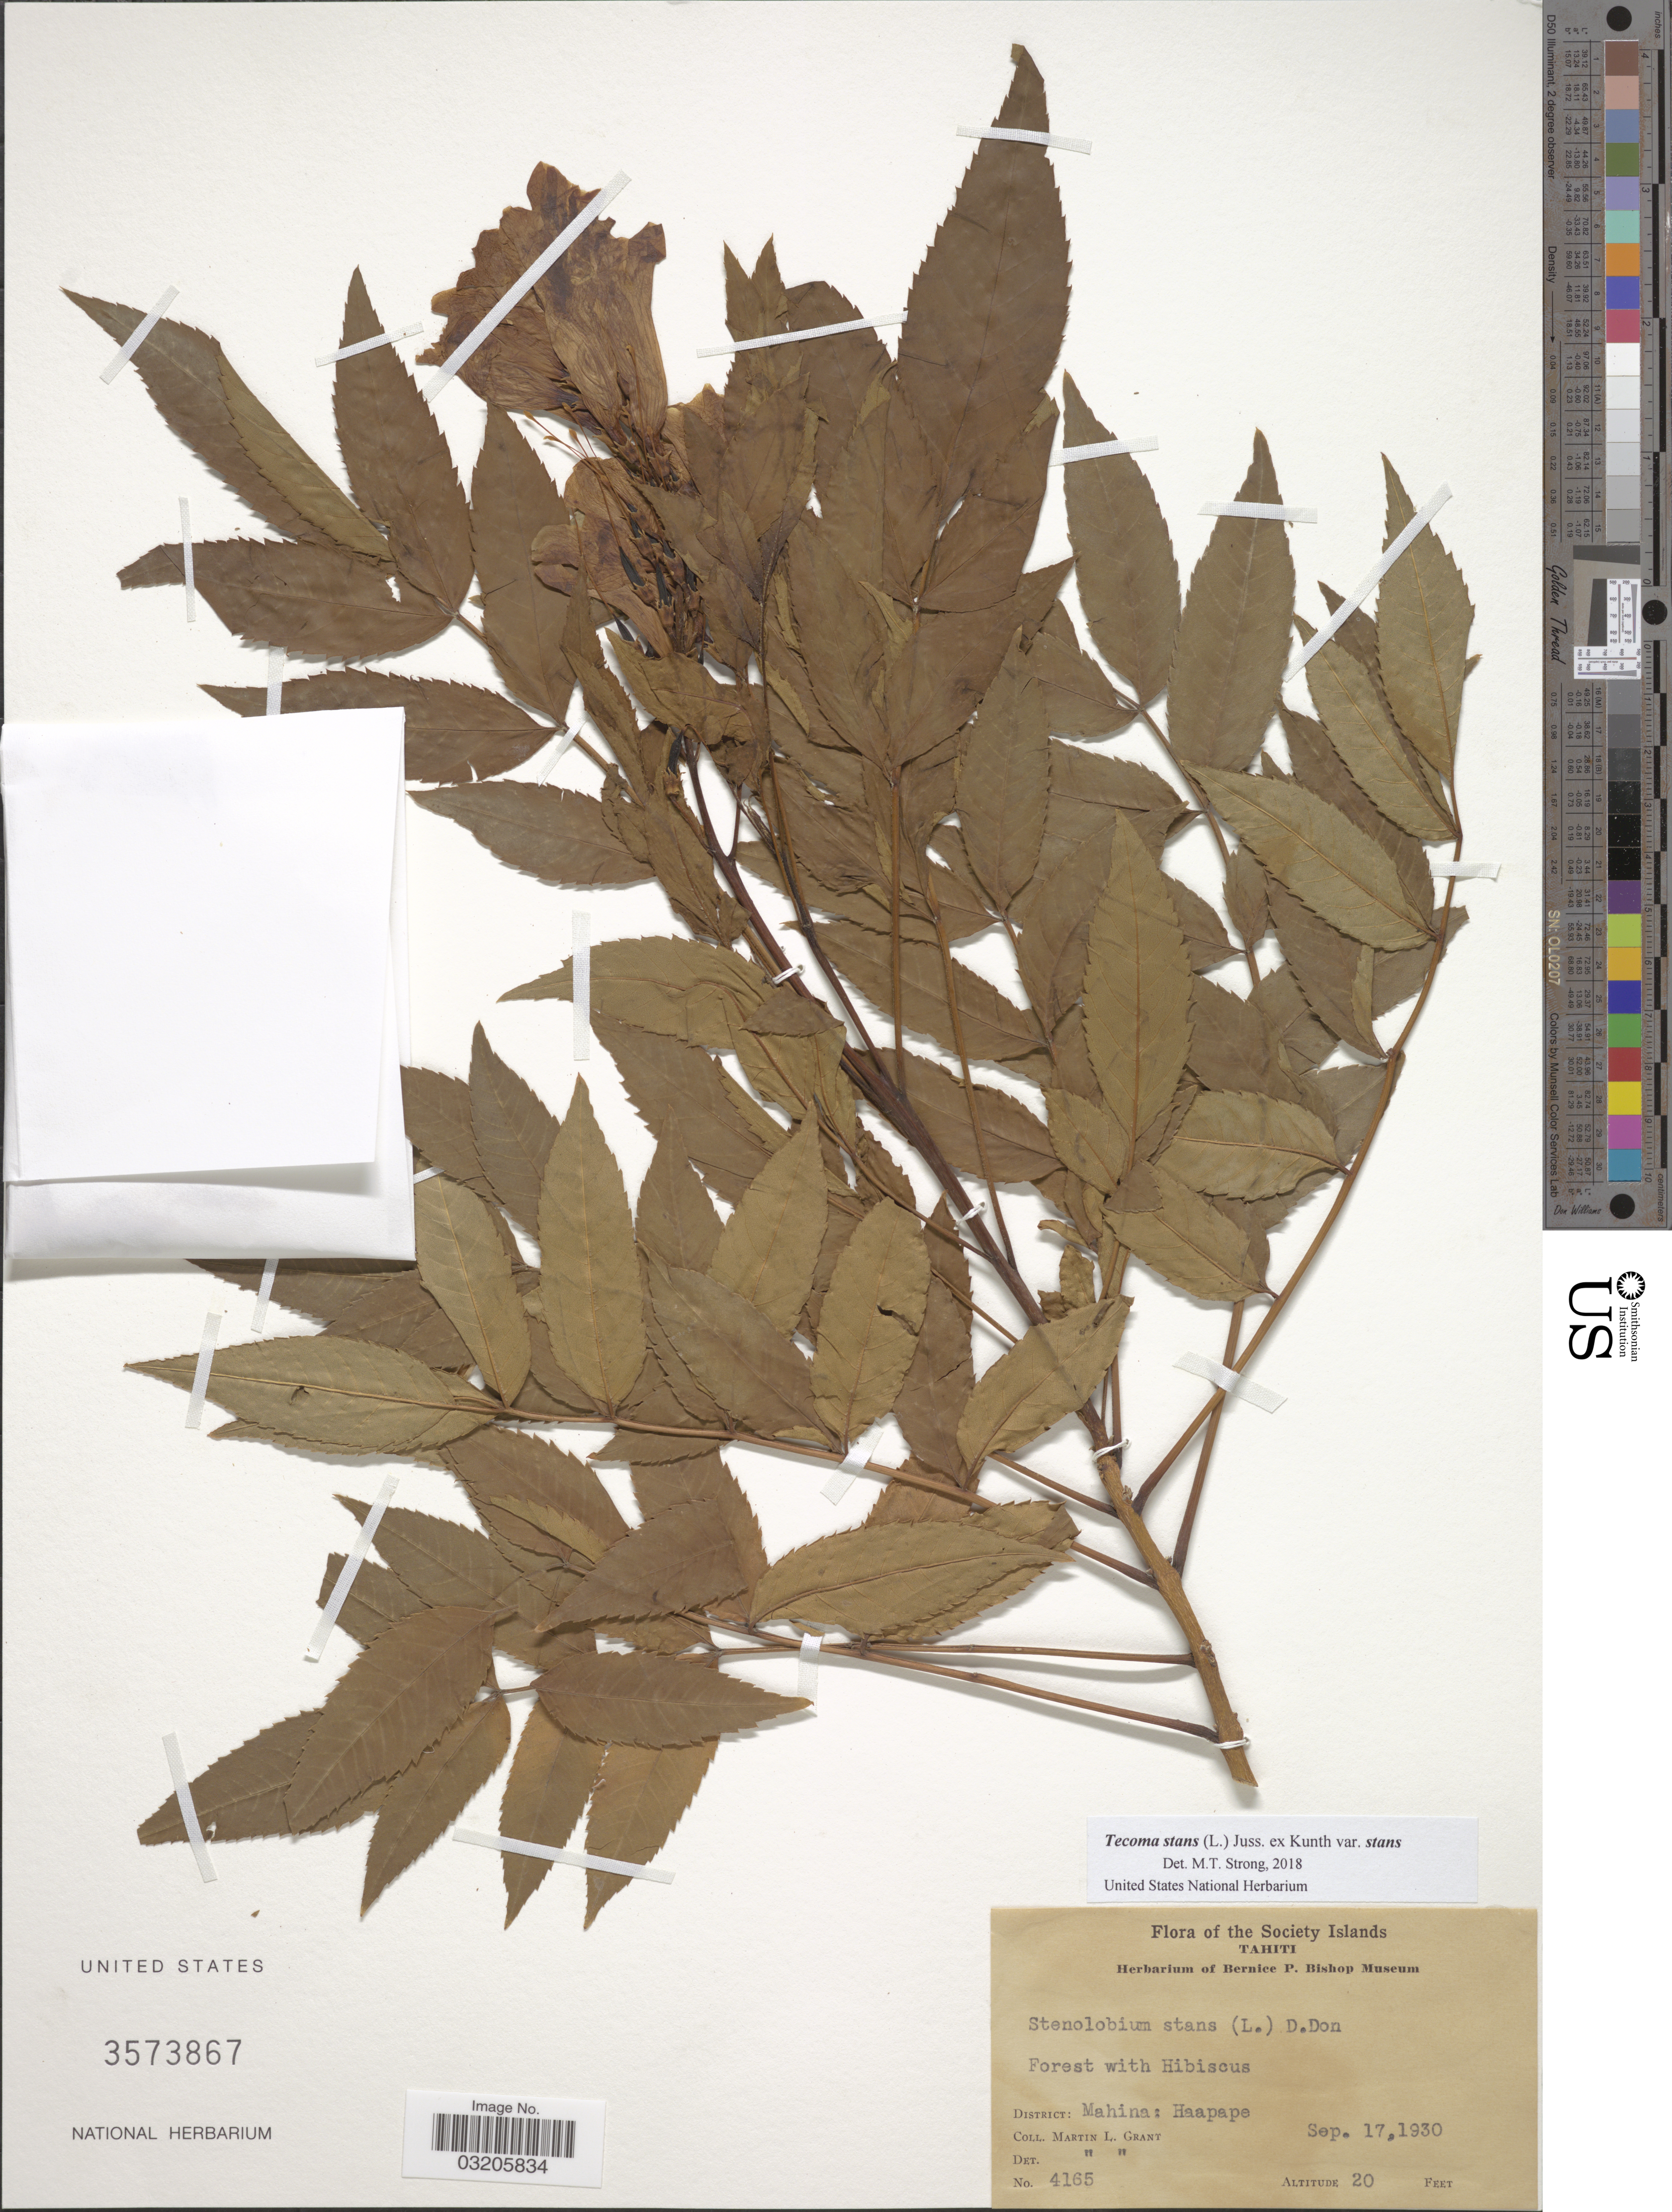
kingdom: Plantae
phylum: Tracheophyta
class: Magnoliopsida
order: Lamiales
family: Bignoniaceae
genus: Tecoma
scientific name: Tecoma stans var. stans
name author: (L.) Juss. ex Kunth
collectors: M. L. Grant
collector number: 4165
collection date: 1930-09-17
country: French Polynesia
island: Tahiti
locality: Society Islands. Tahiti. District: Mahina: Haapape.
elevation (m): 6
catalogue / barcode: US 3573867